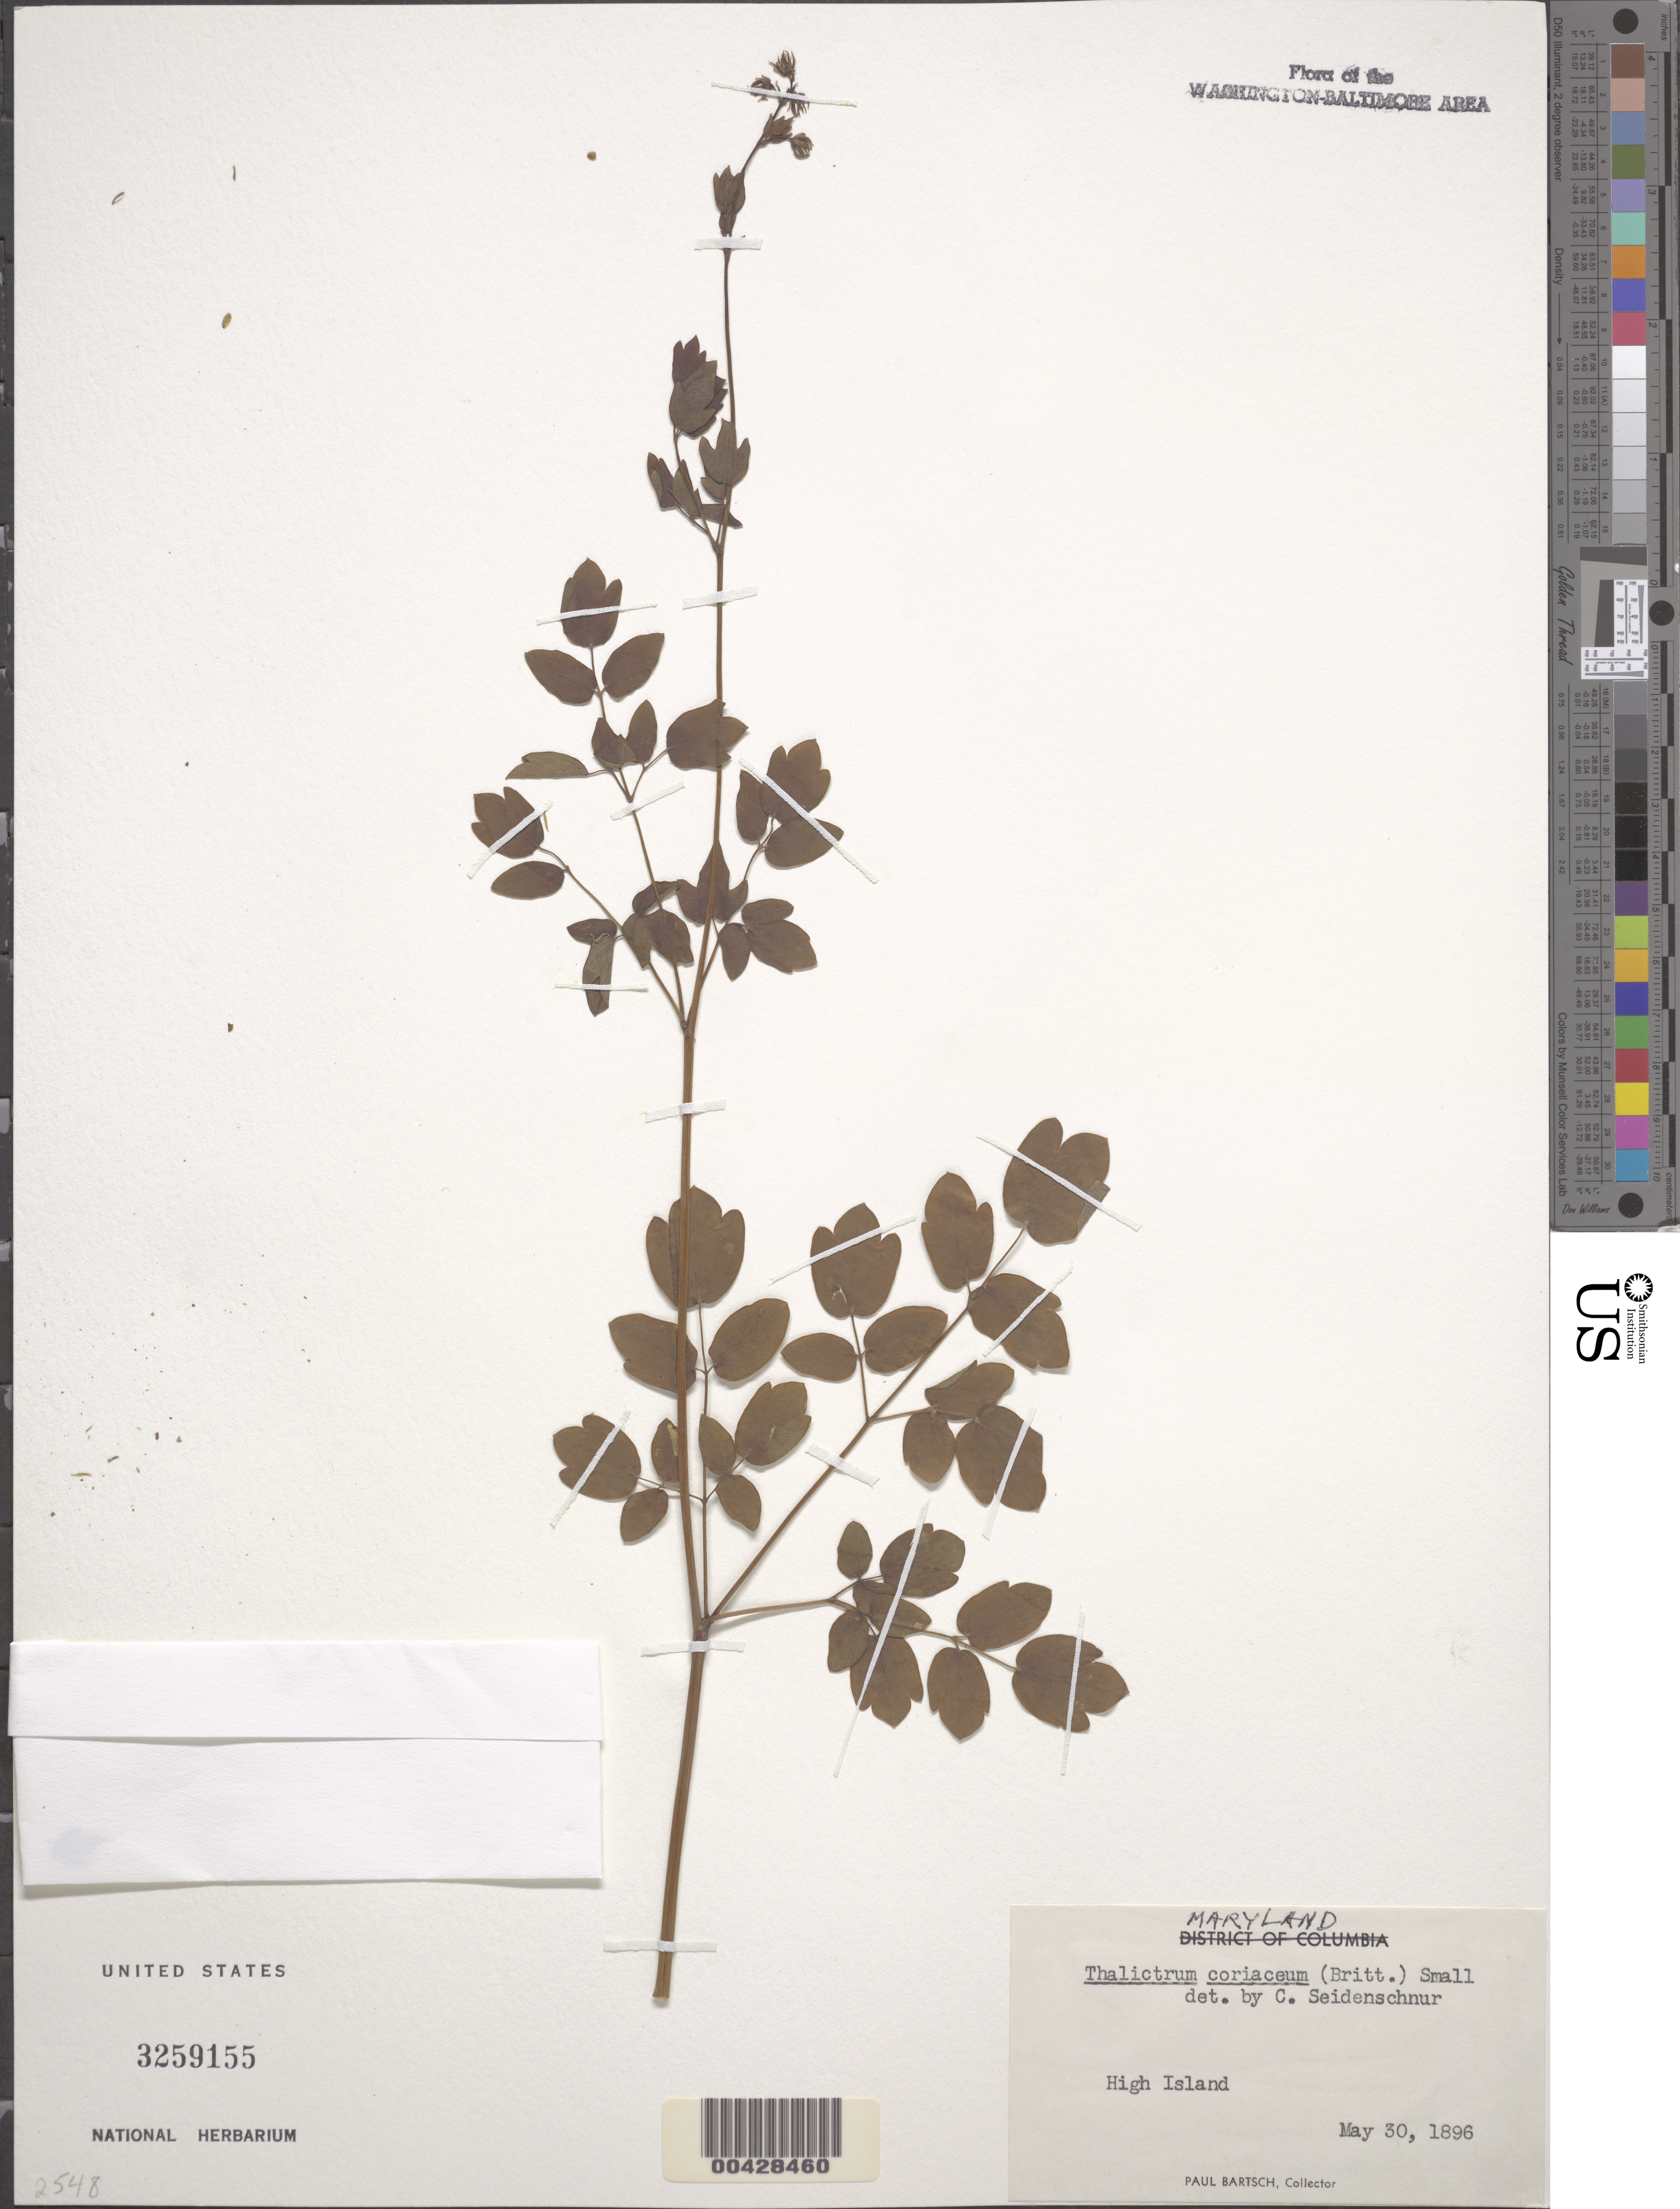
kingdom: Plantae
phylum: Tracheophyta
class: Magnoliopsida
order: Ranunculales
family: Ranunculaceae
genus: Thalictrum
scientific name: Thalictrum coriaceum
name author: (Britton) Small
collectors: P. Bartsch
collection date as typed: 30 May 1896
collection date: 1896-05-30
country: United States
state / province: Maryland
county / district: Montgomery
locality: High Island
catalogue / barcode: US 3259155